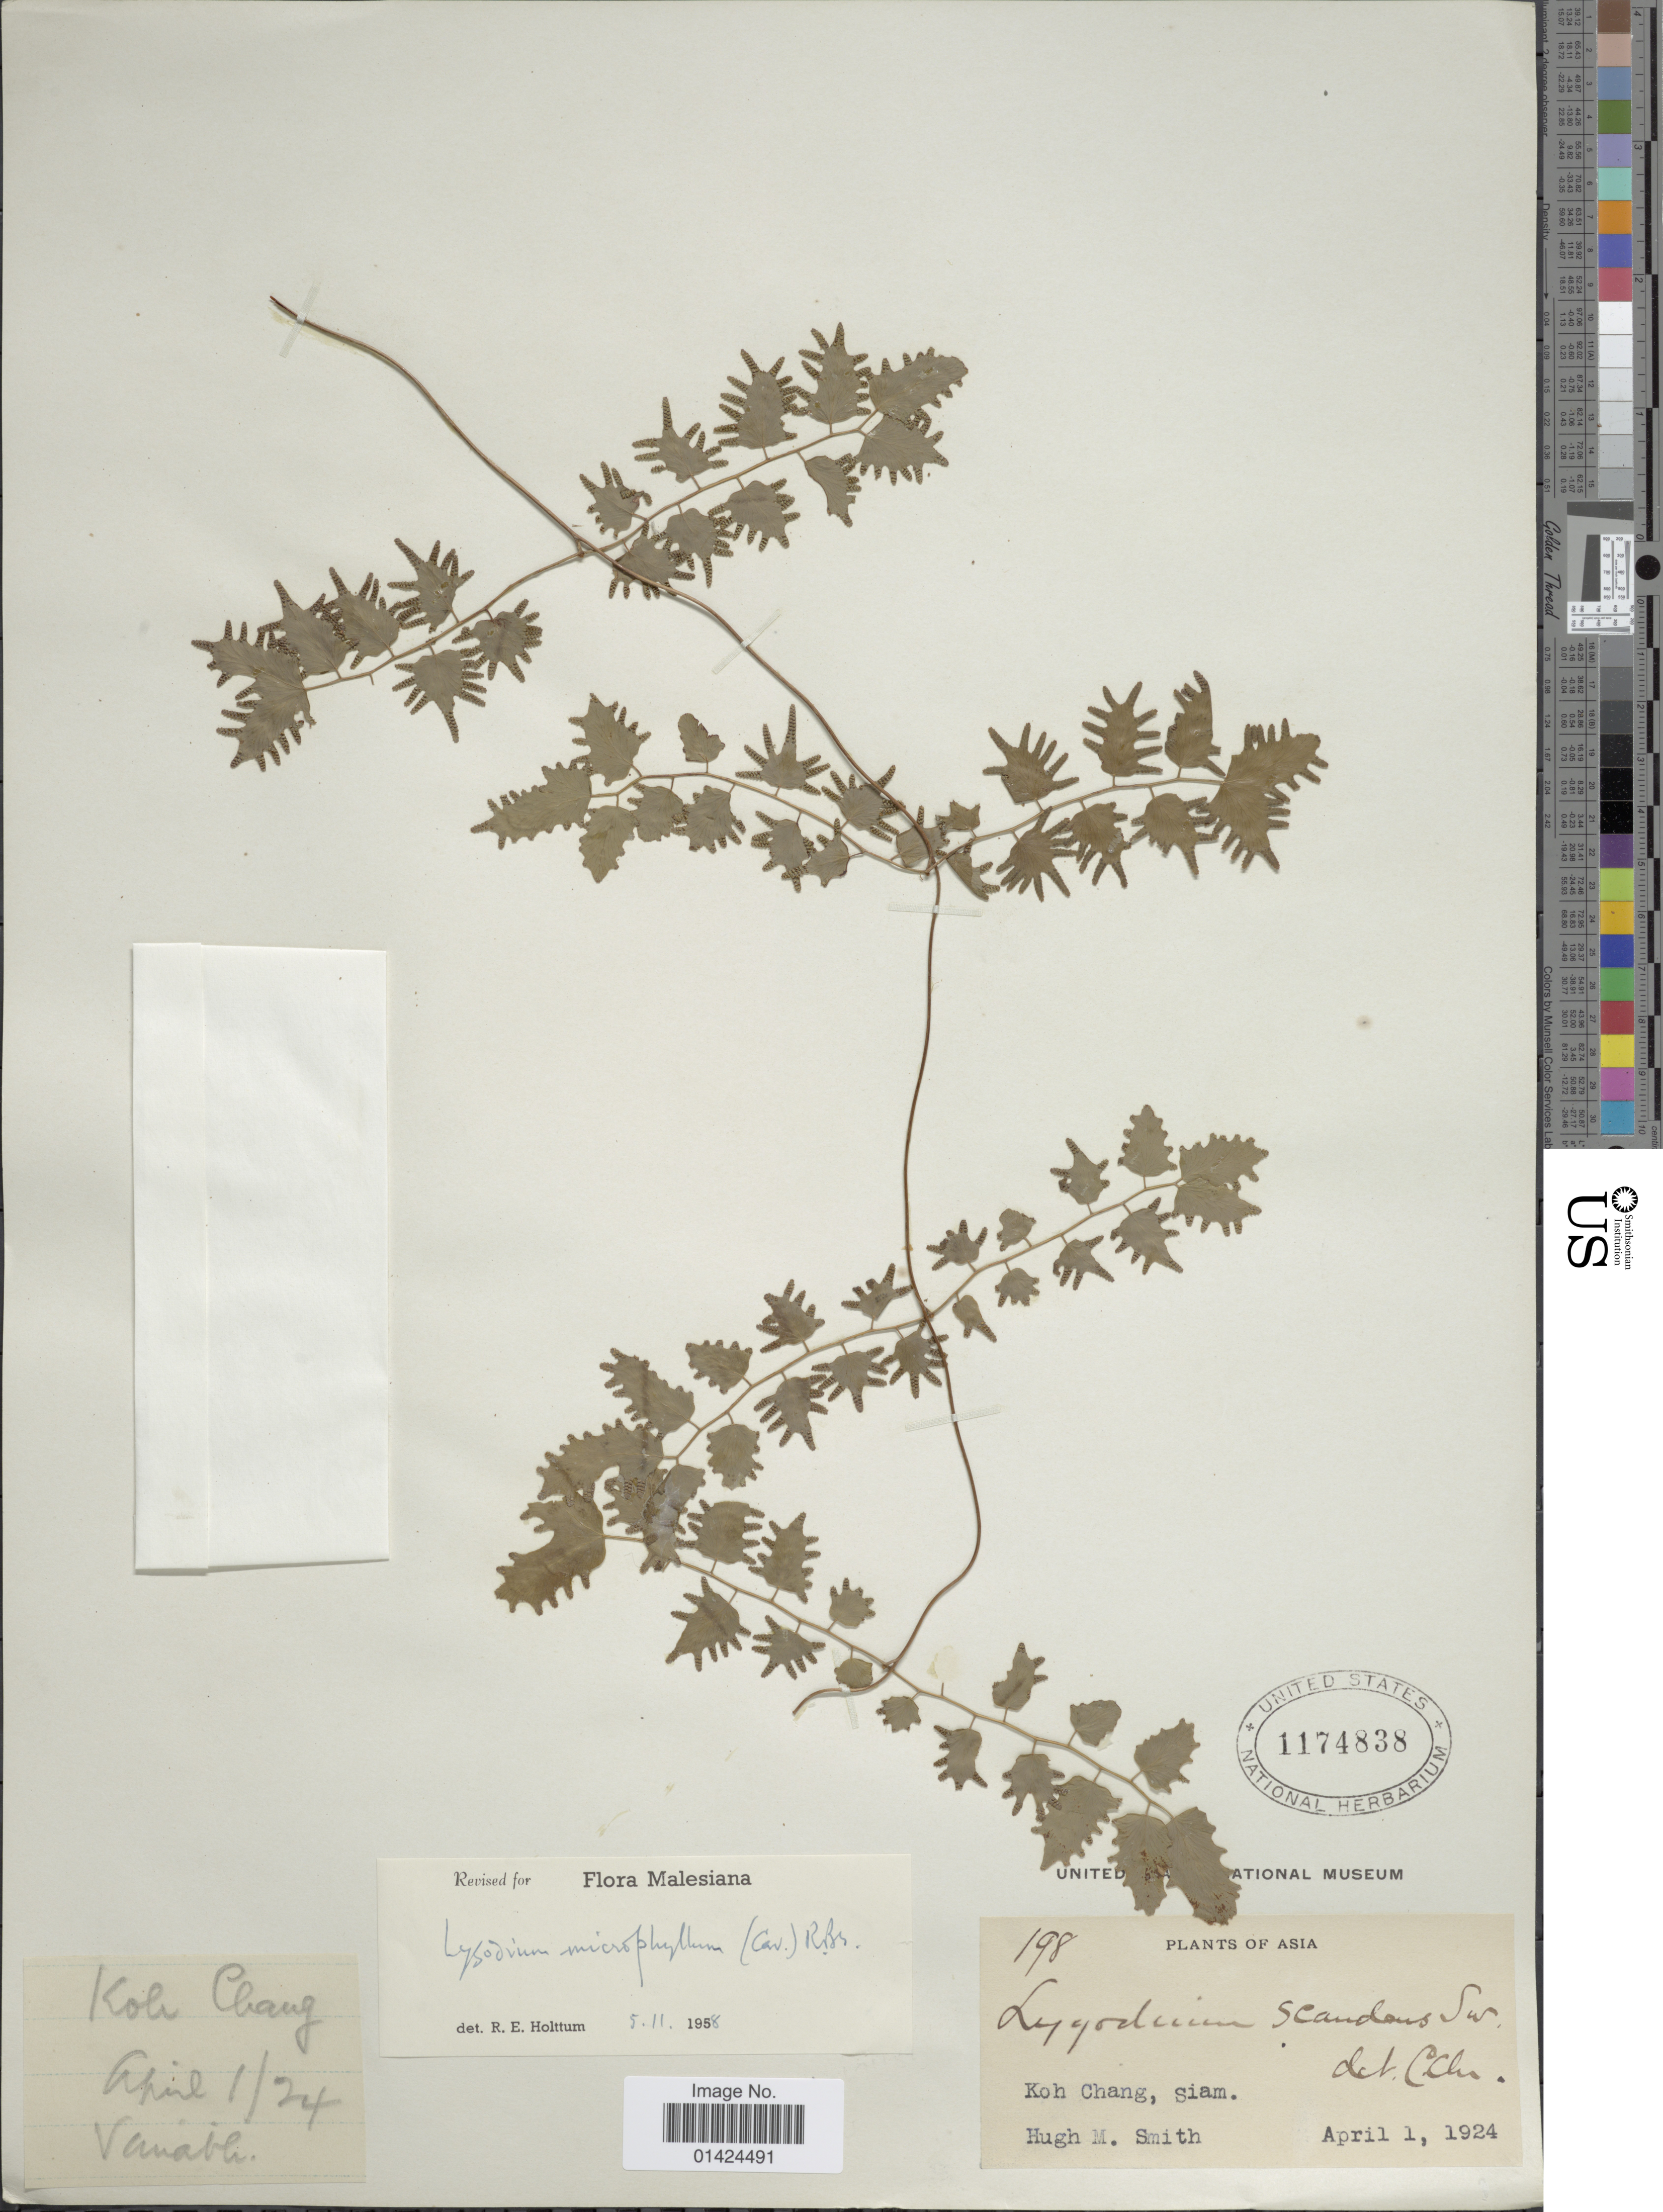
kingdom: Plantae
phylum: Tracheophyta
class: Polypodiopsida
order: Schizaeales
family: Lygodiaceae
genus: Lygodium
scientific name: Lygodium microphyllum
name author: (Cav.) R. Br.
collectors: H. M. Smith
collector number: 198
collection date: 1924-04-01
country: Thailand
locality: Koh Chang, Siam. Asia.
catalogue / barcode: US 1174838